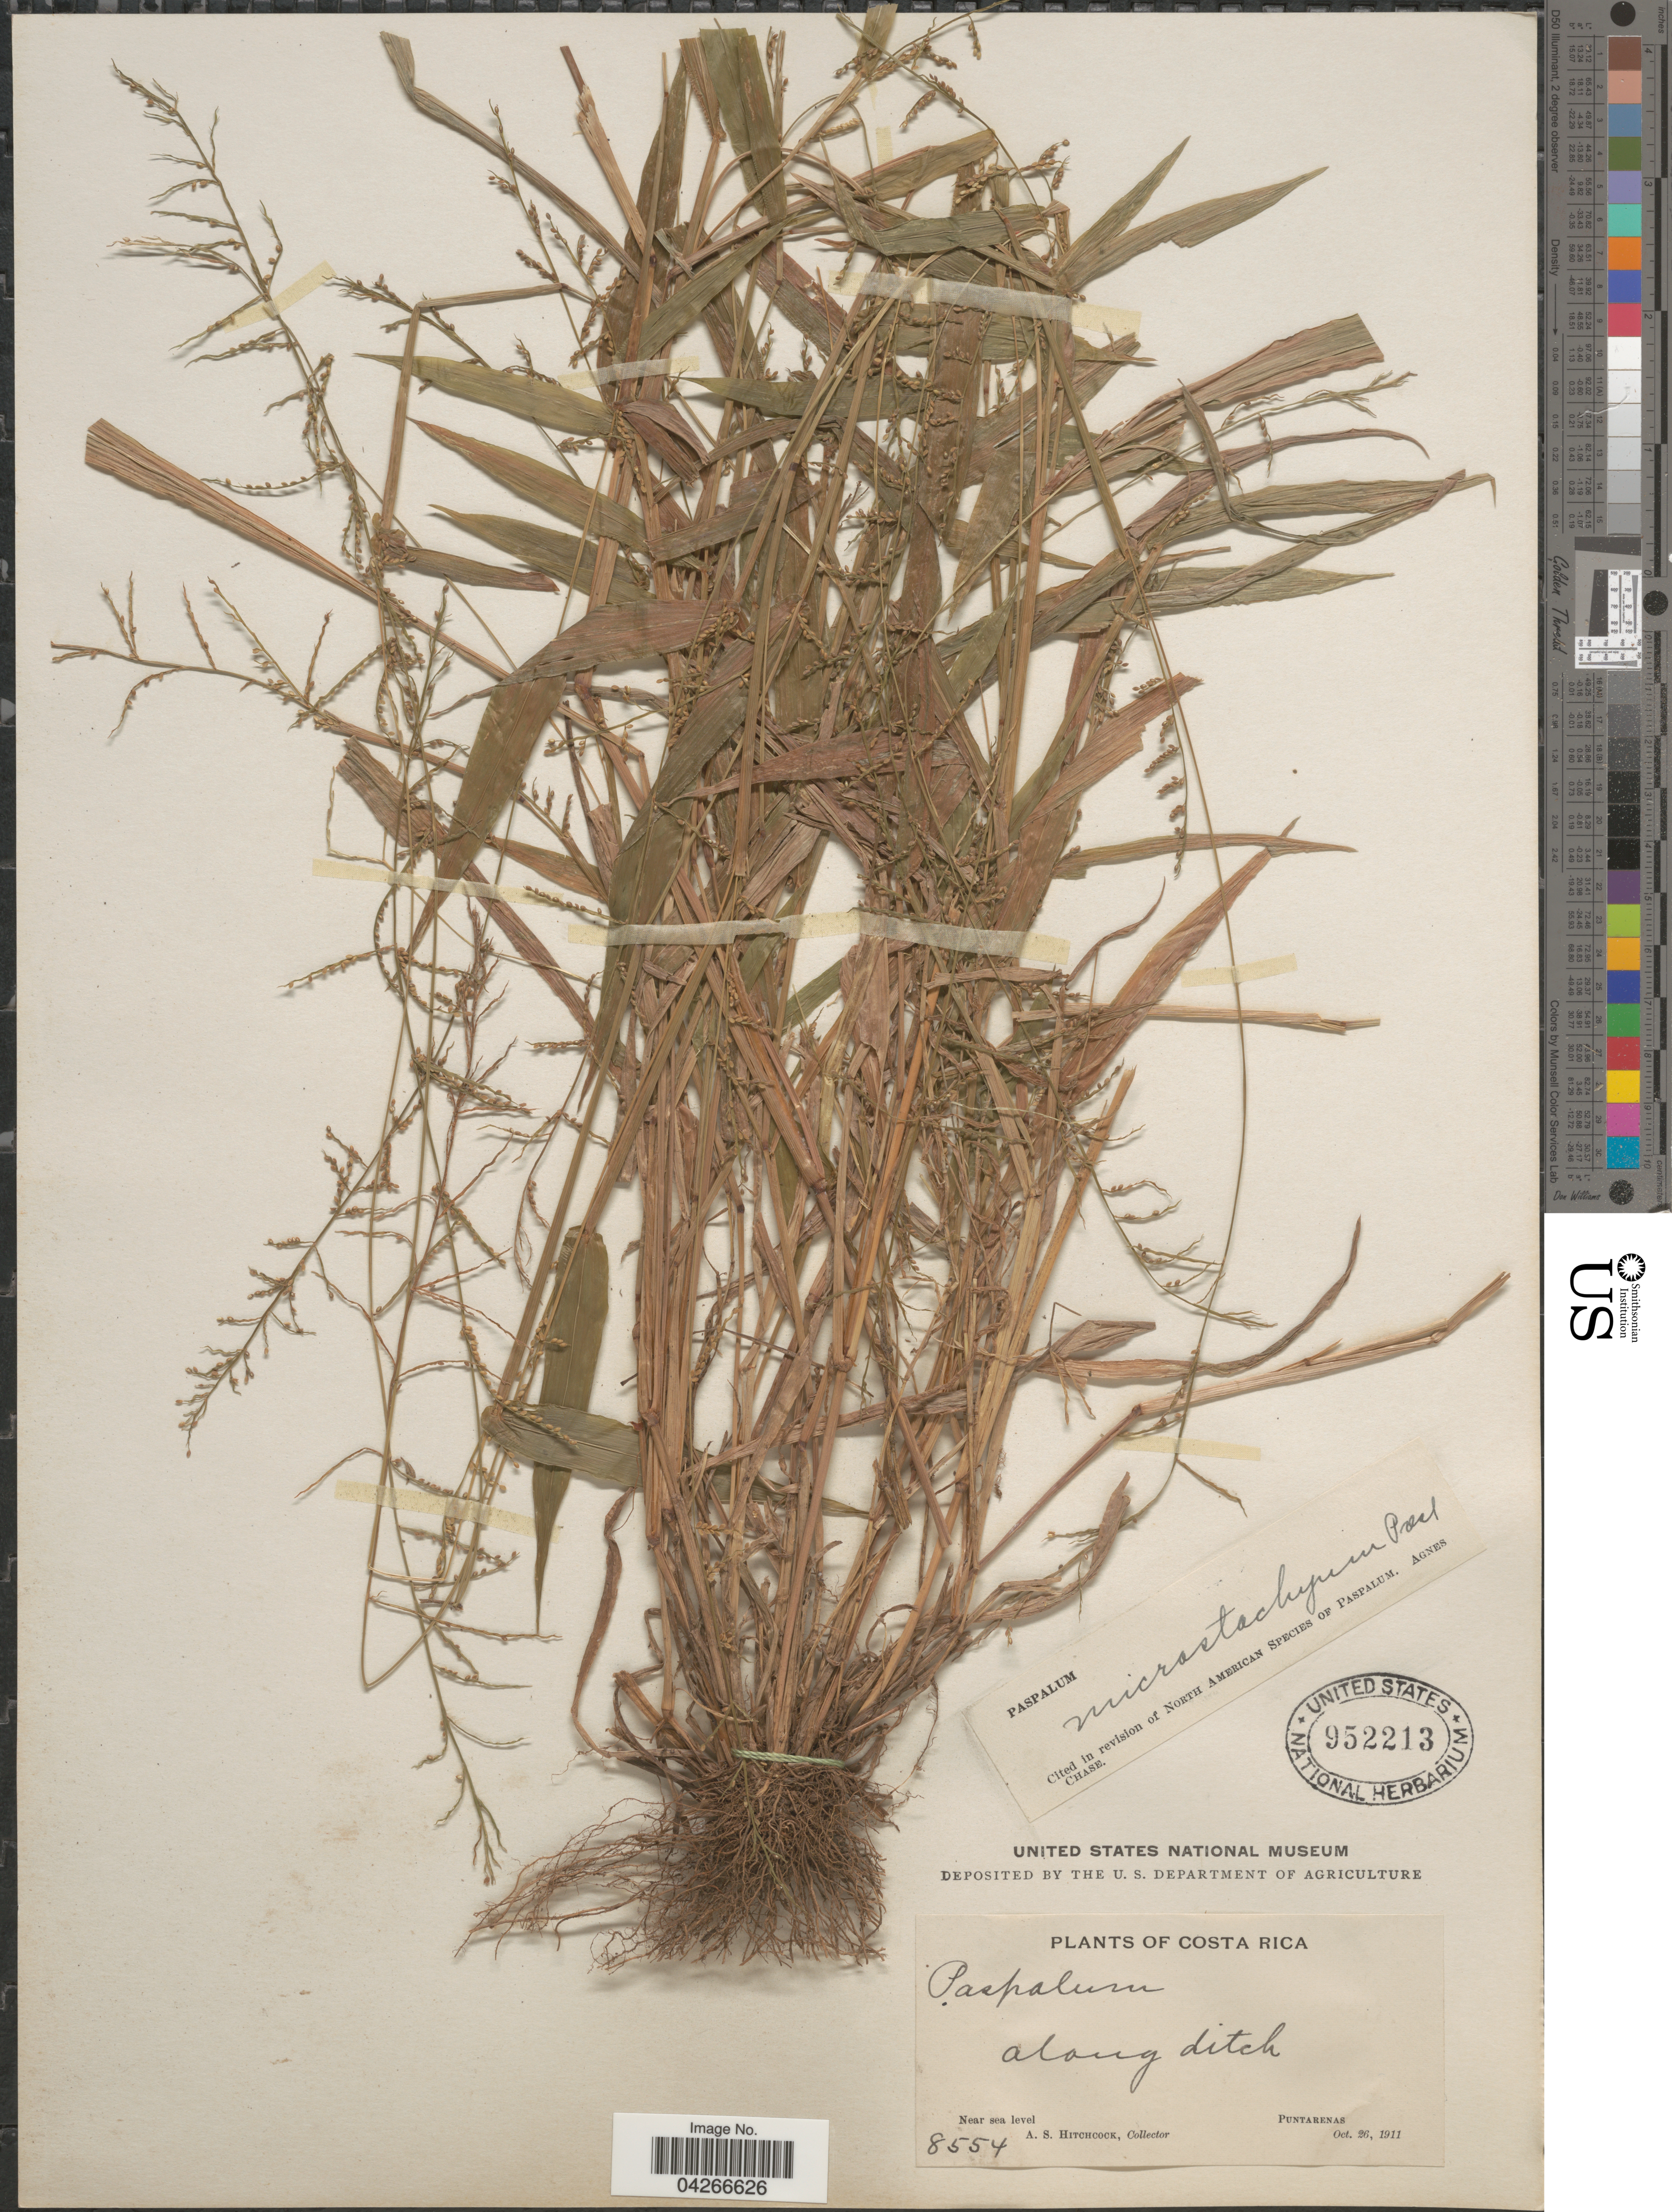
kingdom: Plantae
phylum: Tracheophyta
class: Liliopsida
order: Poales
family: Poaceae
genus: Paspalum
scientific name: Paspalum microstachyum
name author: J. Presl in C. Presl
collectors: A. S. Hitchcock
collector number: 8554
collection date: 1911-10-26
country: Costa Rica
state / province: Puntarenas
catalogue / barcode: US 952213